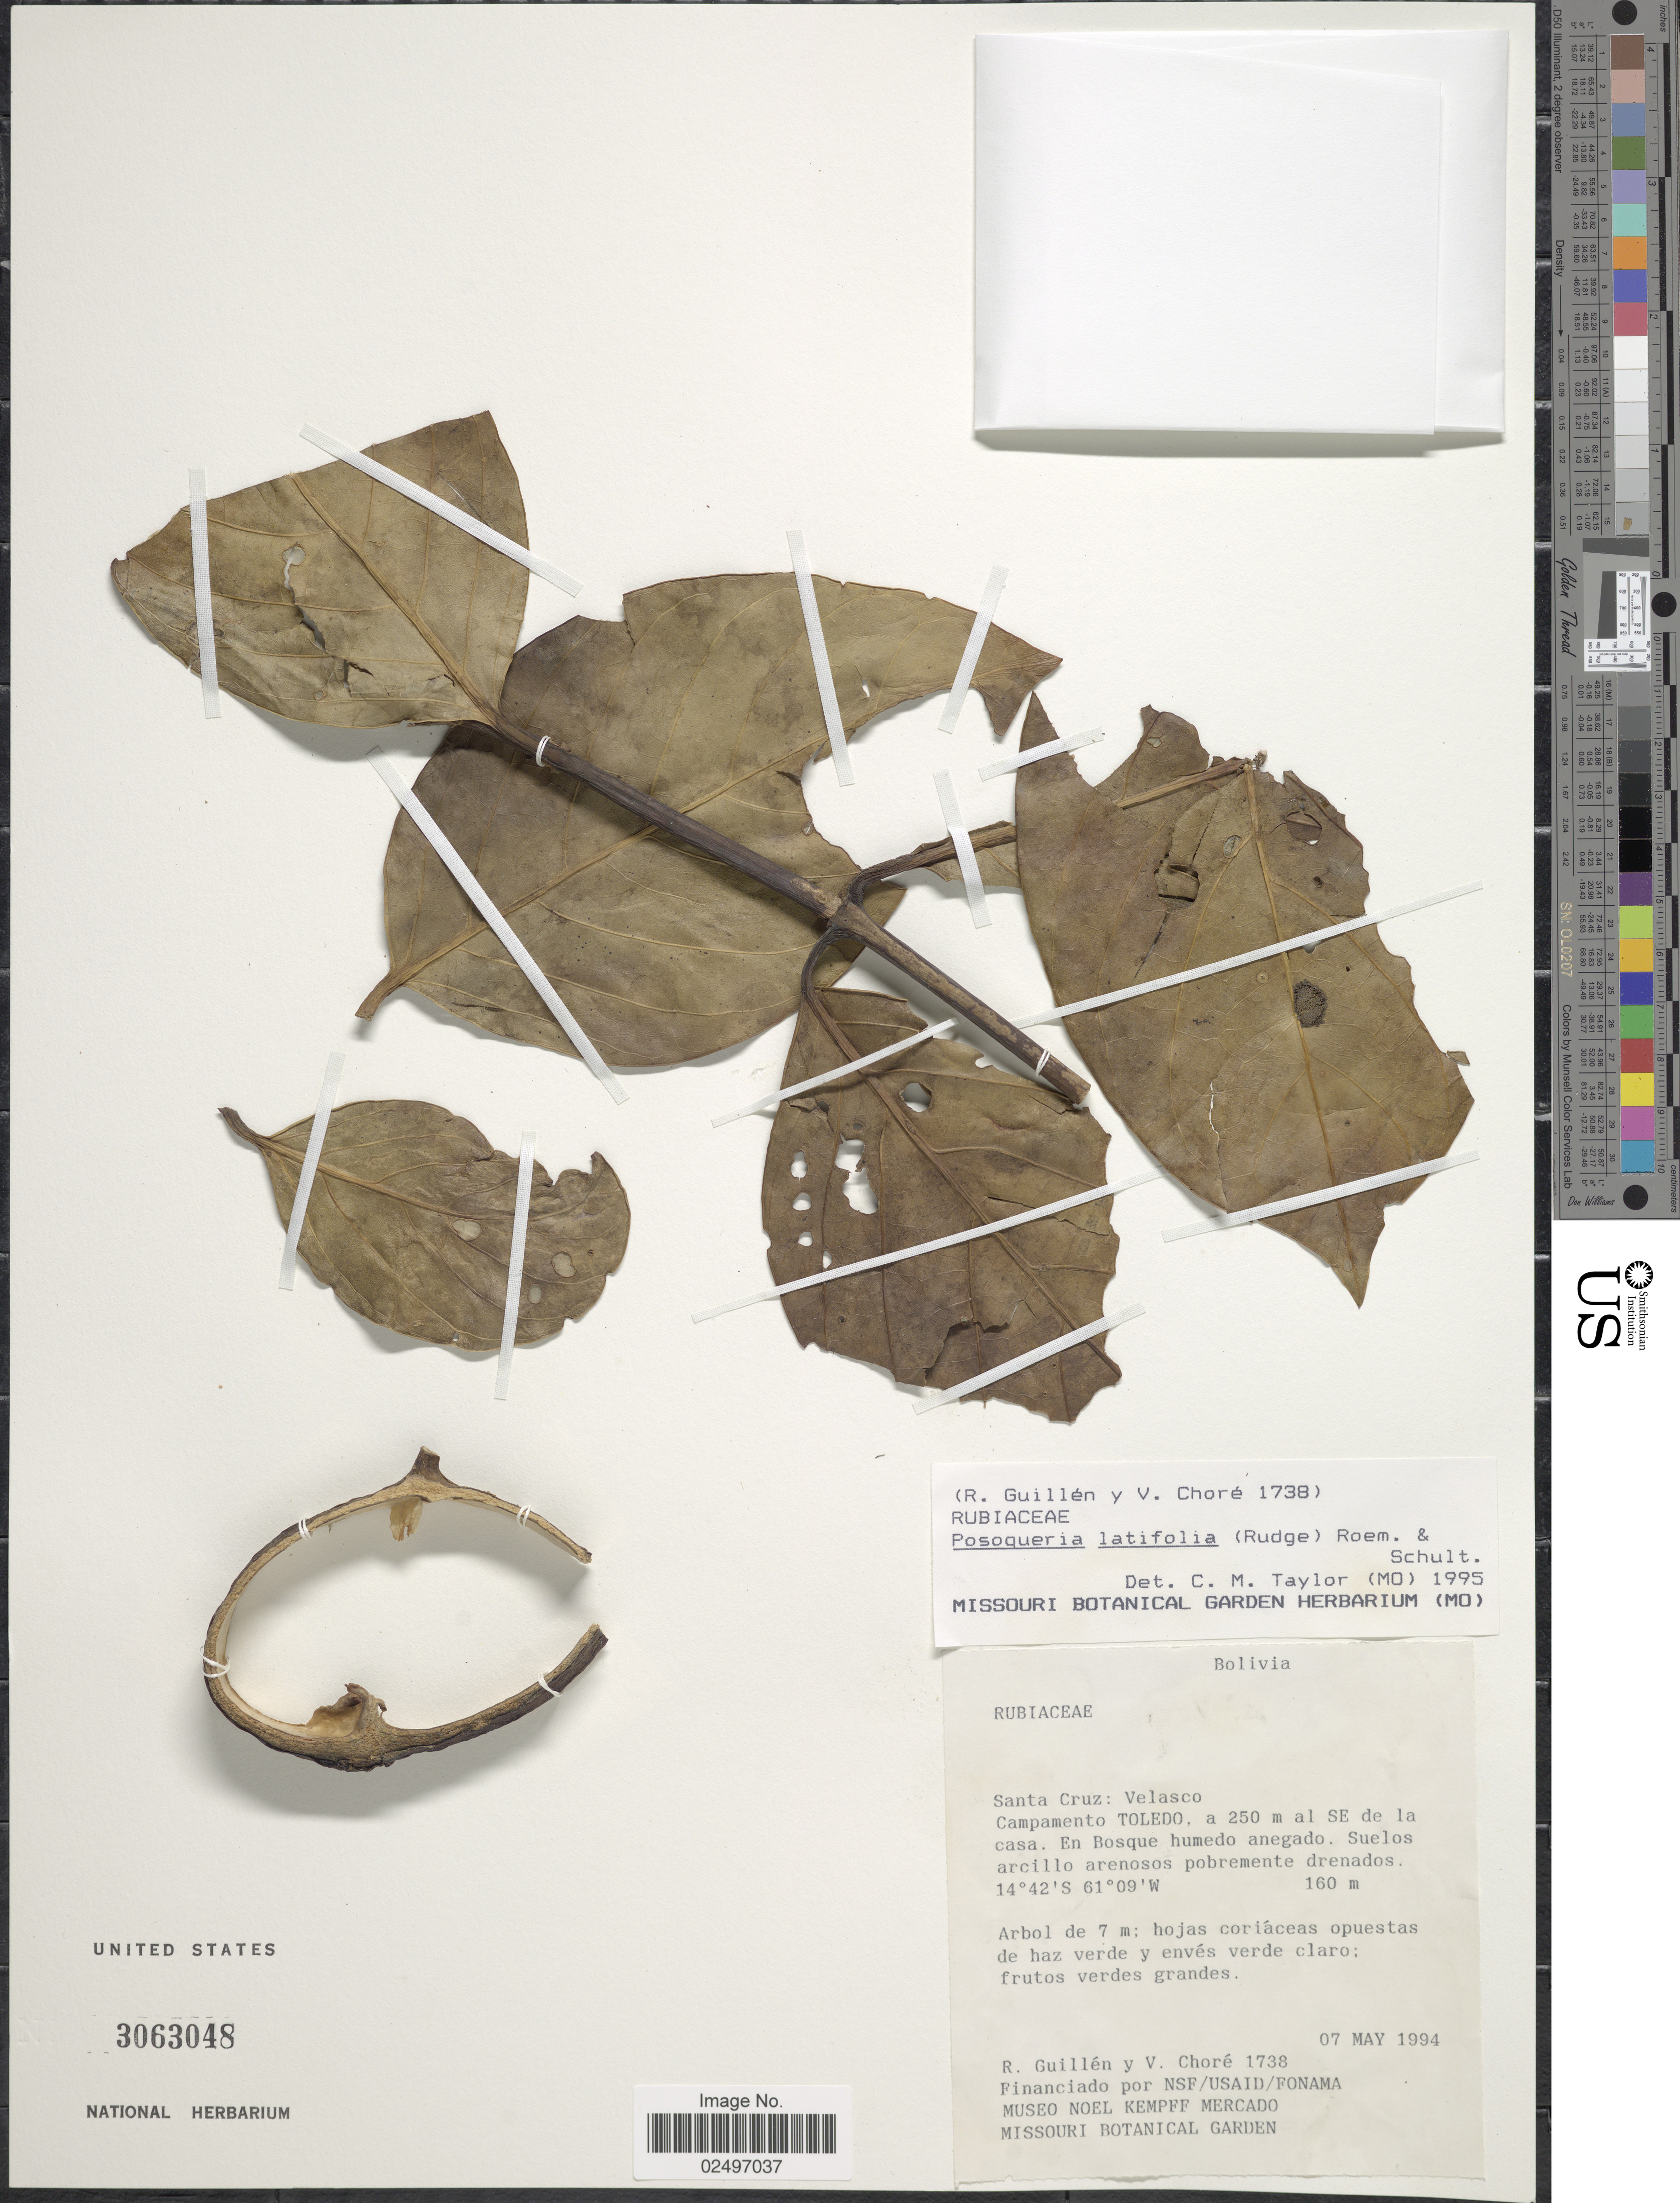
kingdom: Plantae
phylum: Tracheophyta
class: Magnoliopsida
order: Gentianales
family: Rubiaceae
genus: Posoqueria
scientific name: Posoqueria latifolia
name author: (Rudge) Roem. & Schult.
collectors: R. Guillen & R. Choré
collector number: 1738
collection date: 1994-05-07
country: Bolivia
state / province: Santa Cruz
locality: Velasco, Campamento Toledo, a 250 m al SE de la casa. En Bosque humedo anegado. Suelos arcillo arenosos pobremente drenados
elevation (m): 160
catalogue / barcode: US 3063048